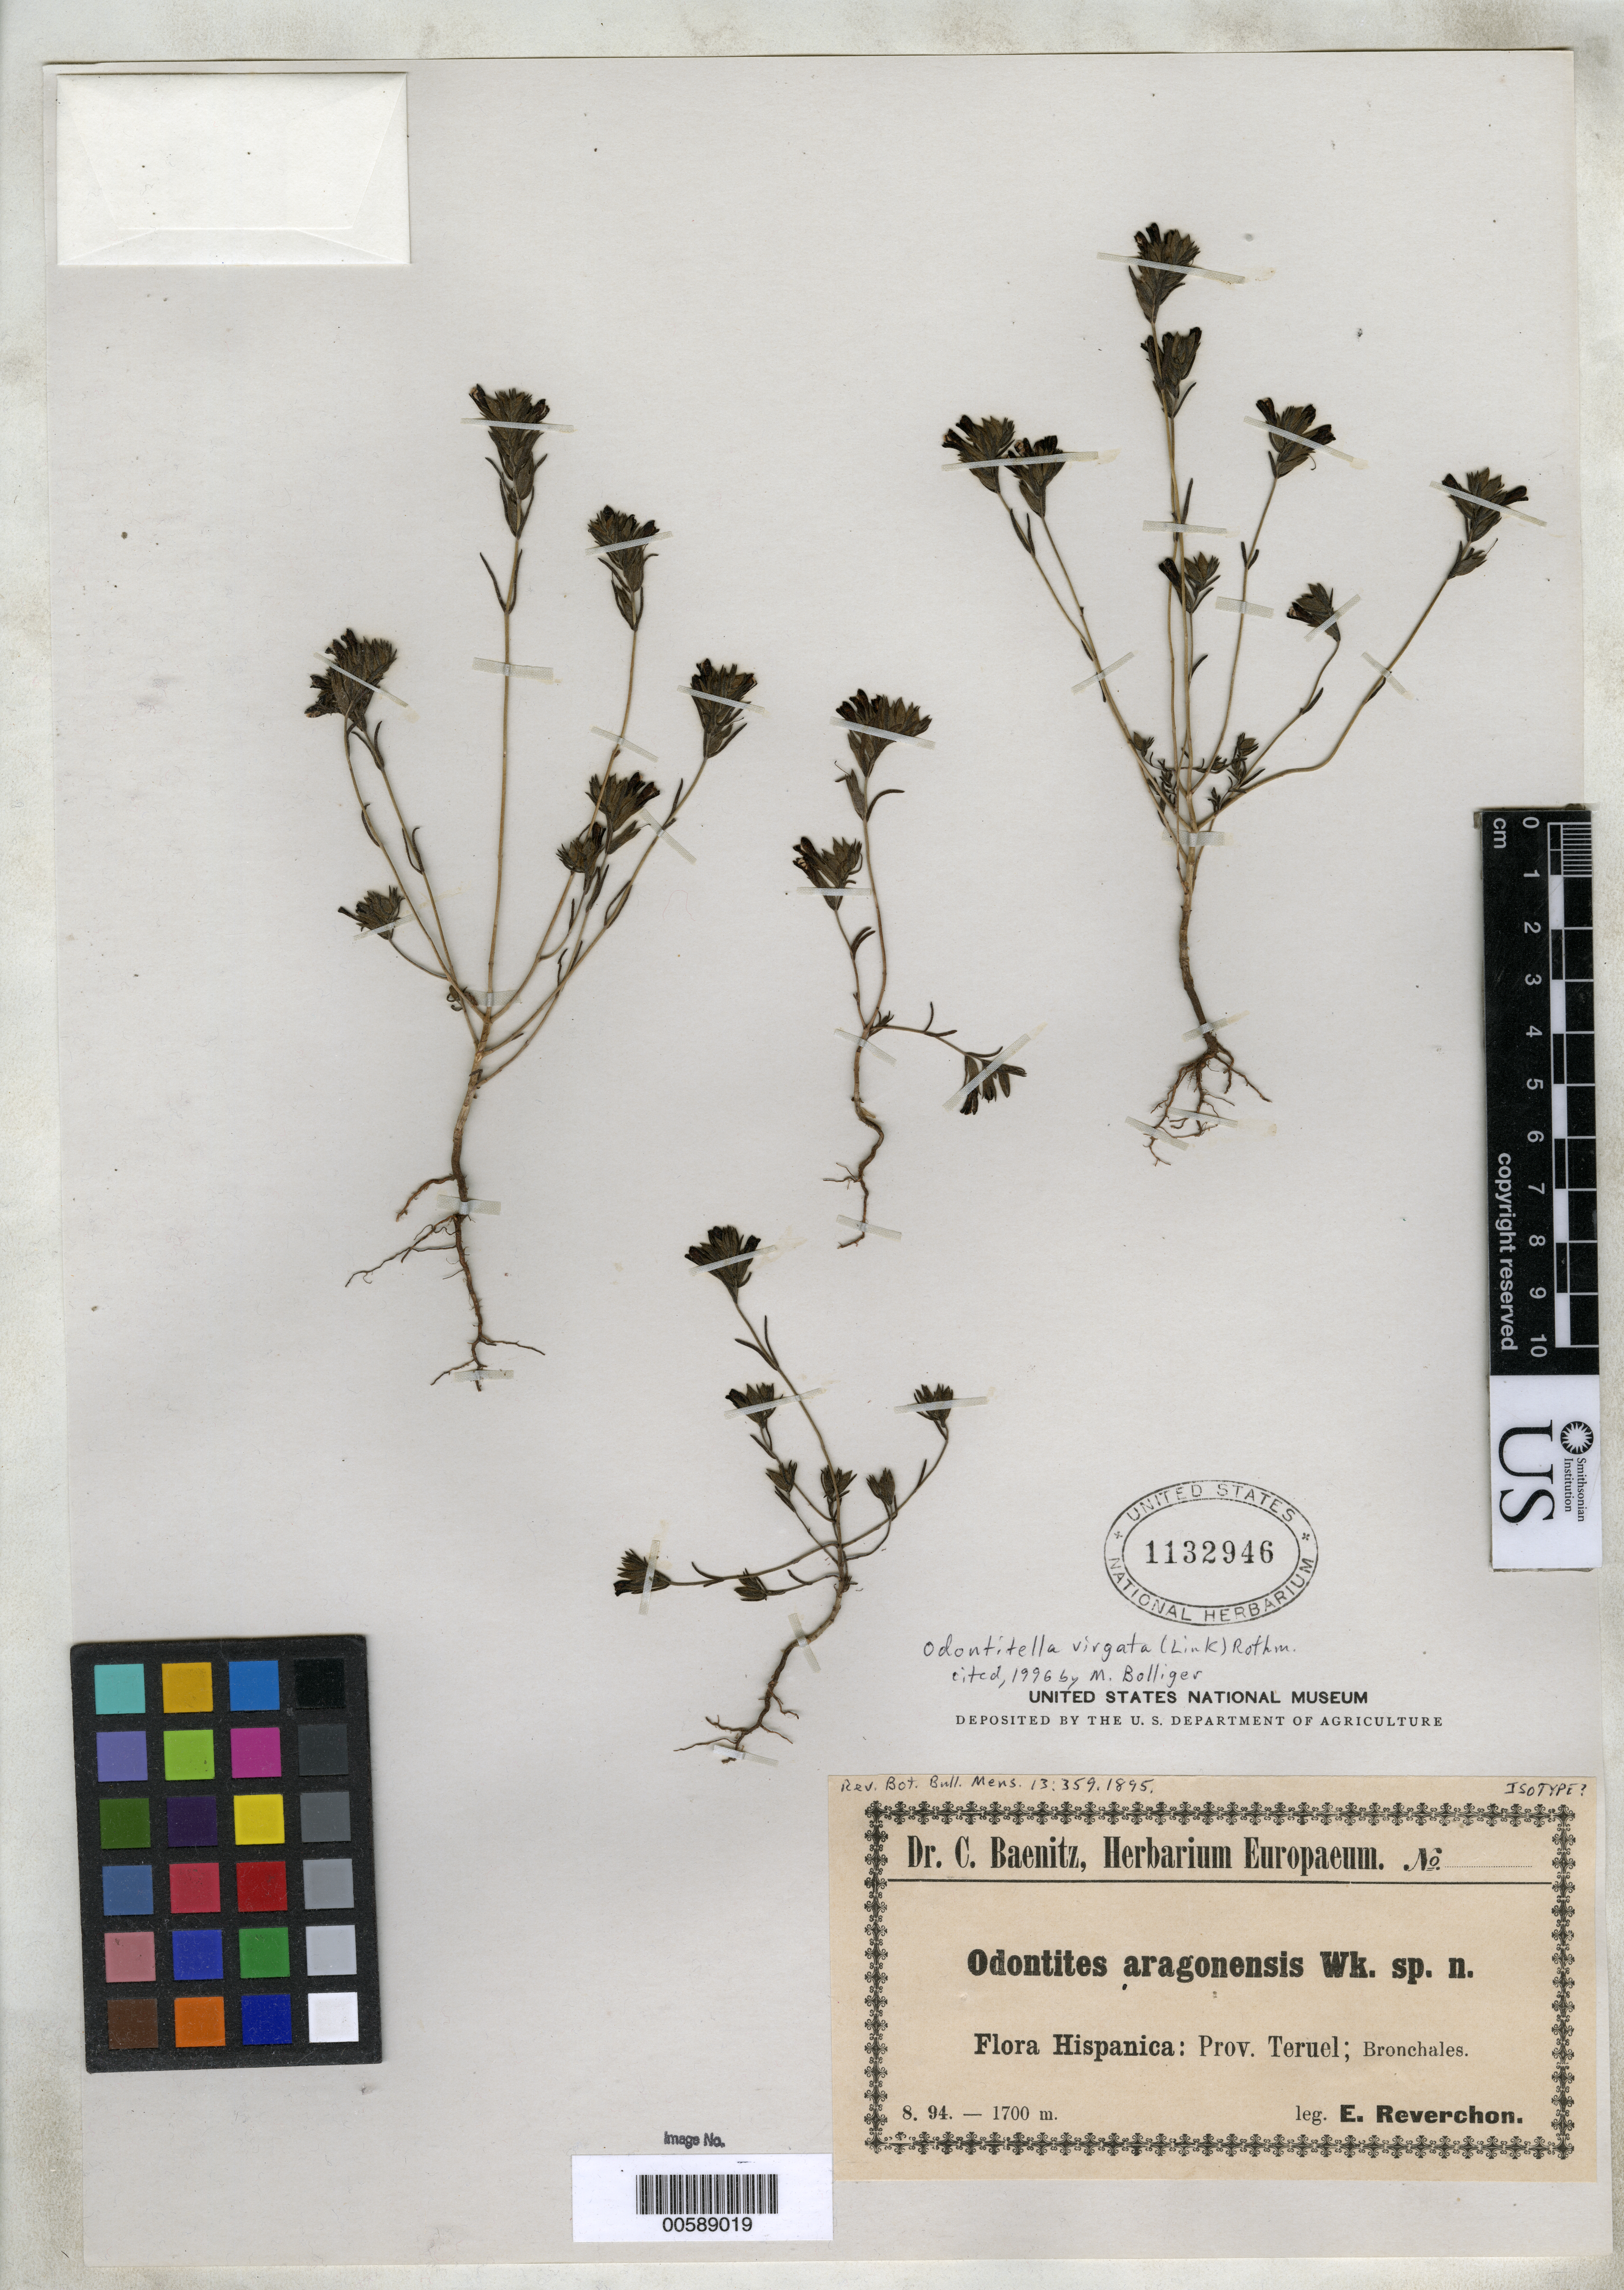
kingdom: Plantae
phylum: Tracheophyta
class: Magnoliopsida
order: Lamiales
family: Orobanchaceae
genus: Odontites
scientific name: Odontites aragonensis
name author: Willk.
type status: Possible Isotype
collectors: E. Reverchon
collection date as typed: Aug 1894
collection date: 1894-08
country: Spain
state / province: Aragón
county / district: Teruel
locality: Bronchales.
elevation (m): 1700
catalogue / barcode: US 1132946